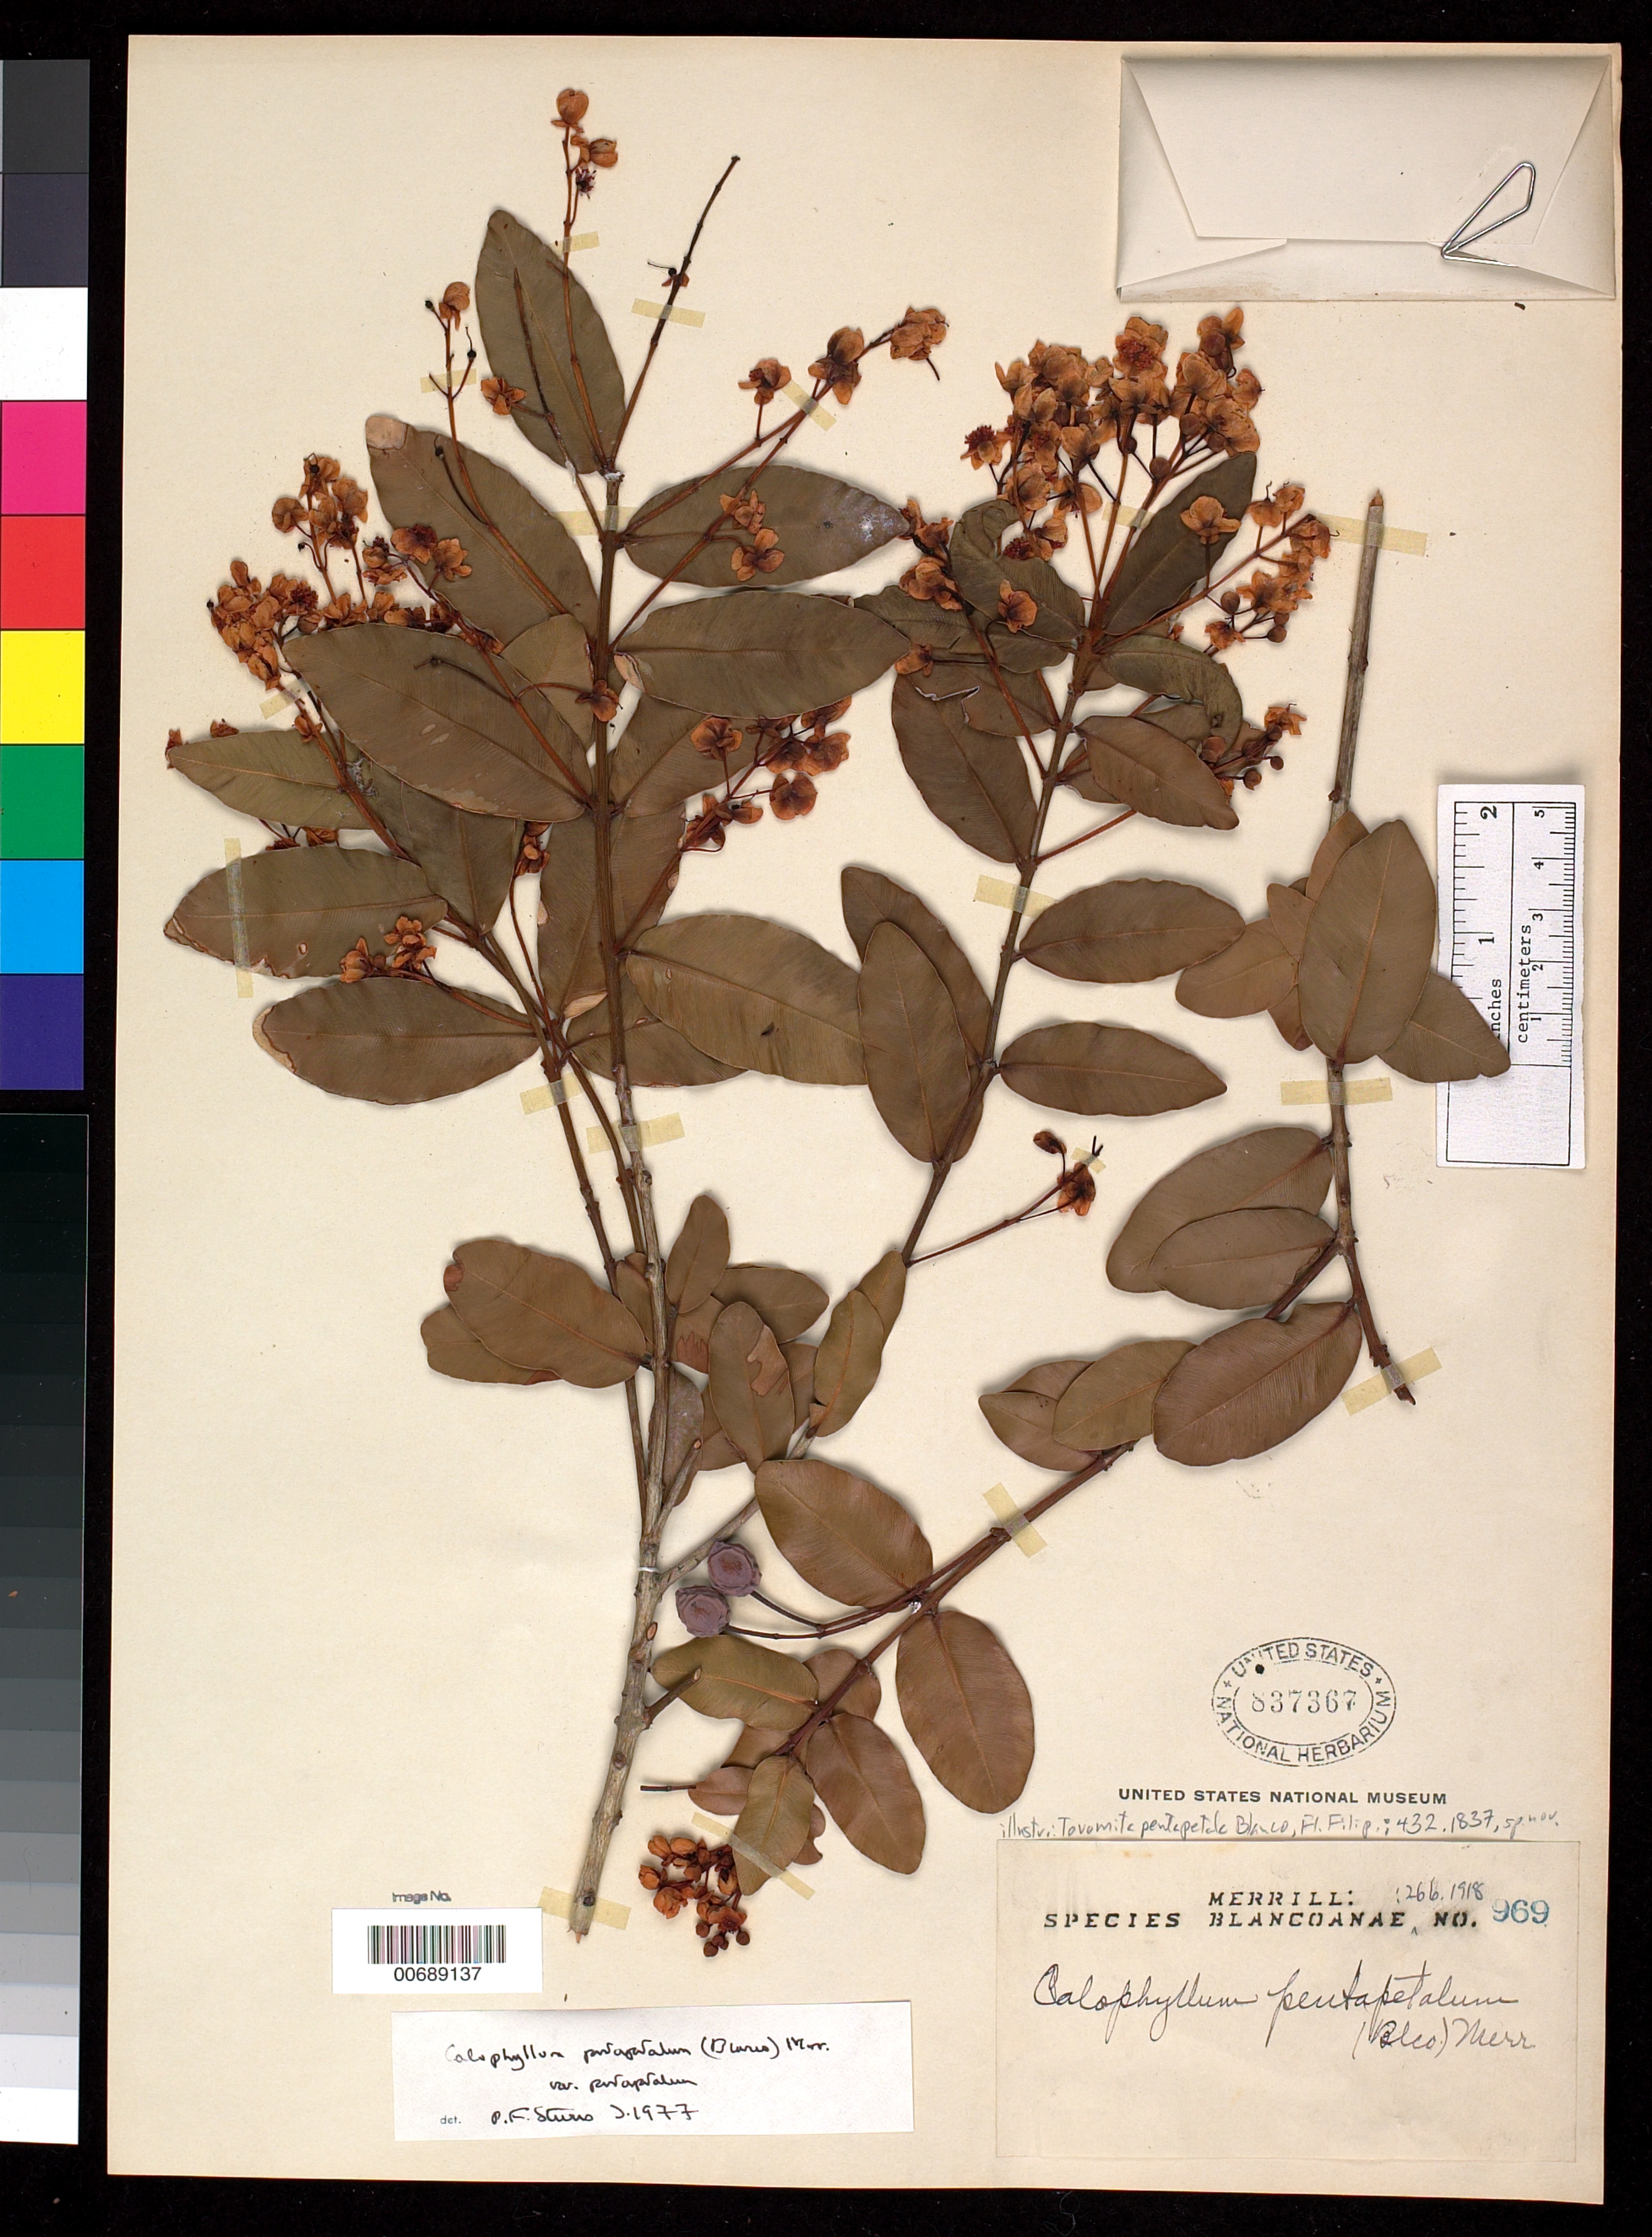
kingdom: Plantae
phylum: Tracheophyta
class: Magnoliopsida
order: Malpighiales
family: Calophyllaceae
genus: Calophyllum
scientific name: Calophyllum pentapetalum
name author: (Blanco) Merr.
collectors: R. Lete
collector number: Sp. Blancoan. 0969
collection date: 1916-02-22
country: Philippines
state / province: National Capital Region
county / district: Manila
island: Luzon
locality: Fort McKinley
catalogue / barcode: US 837367